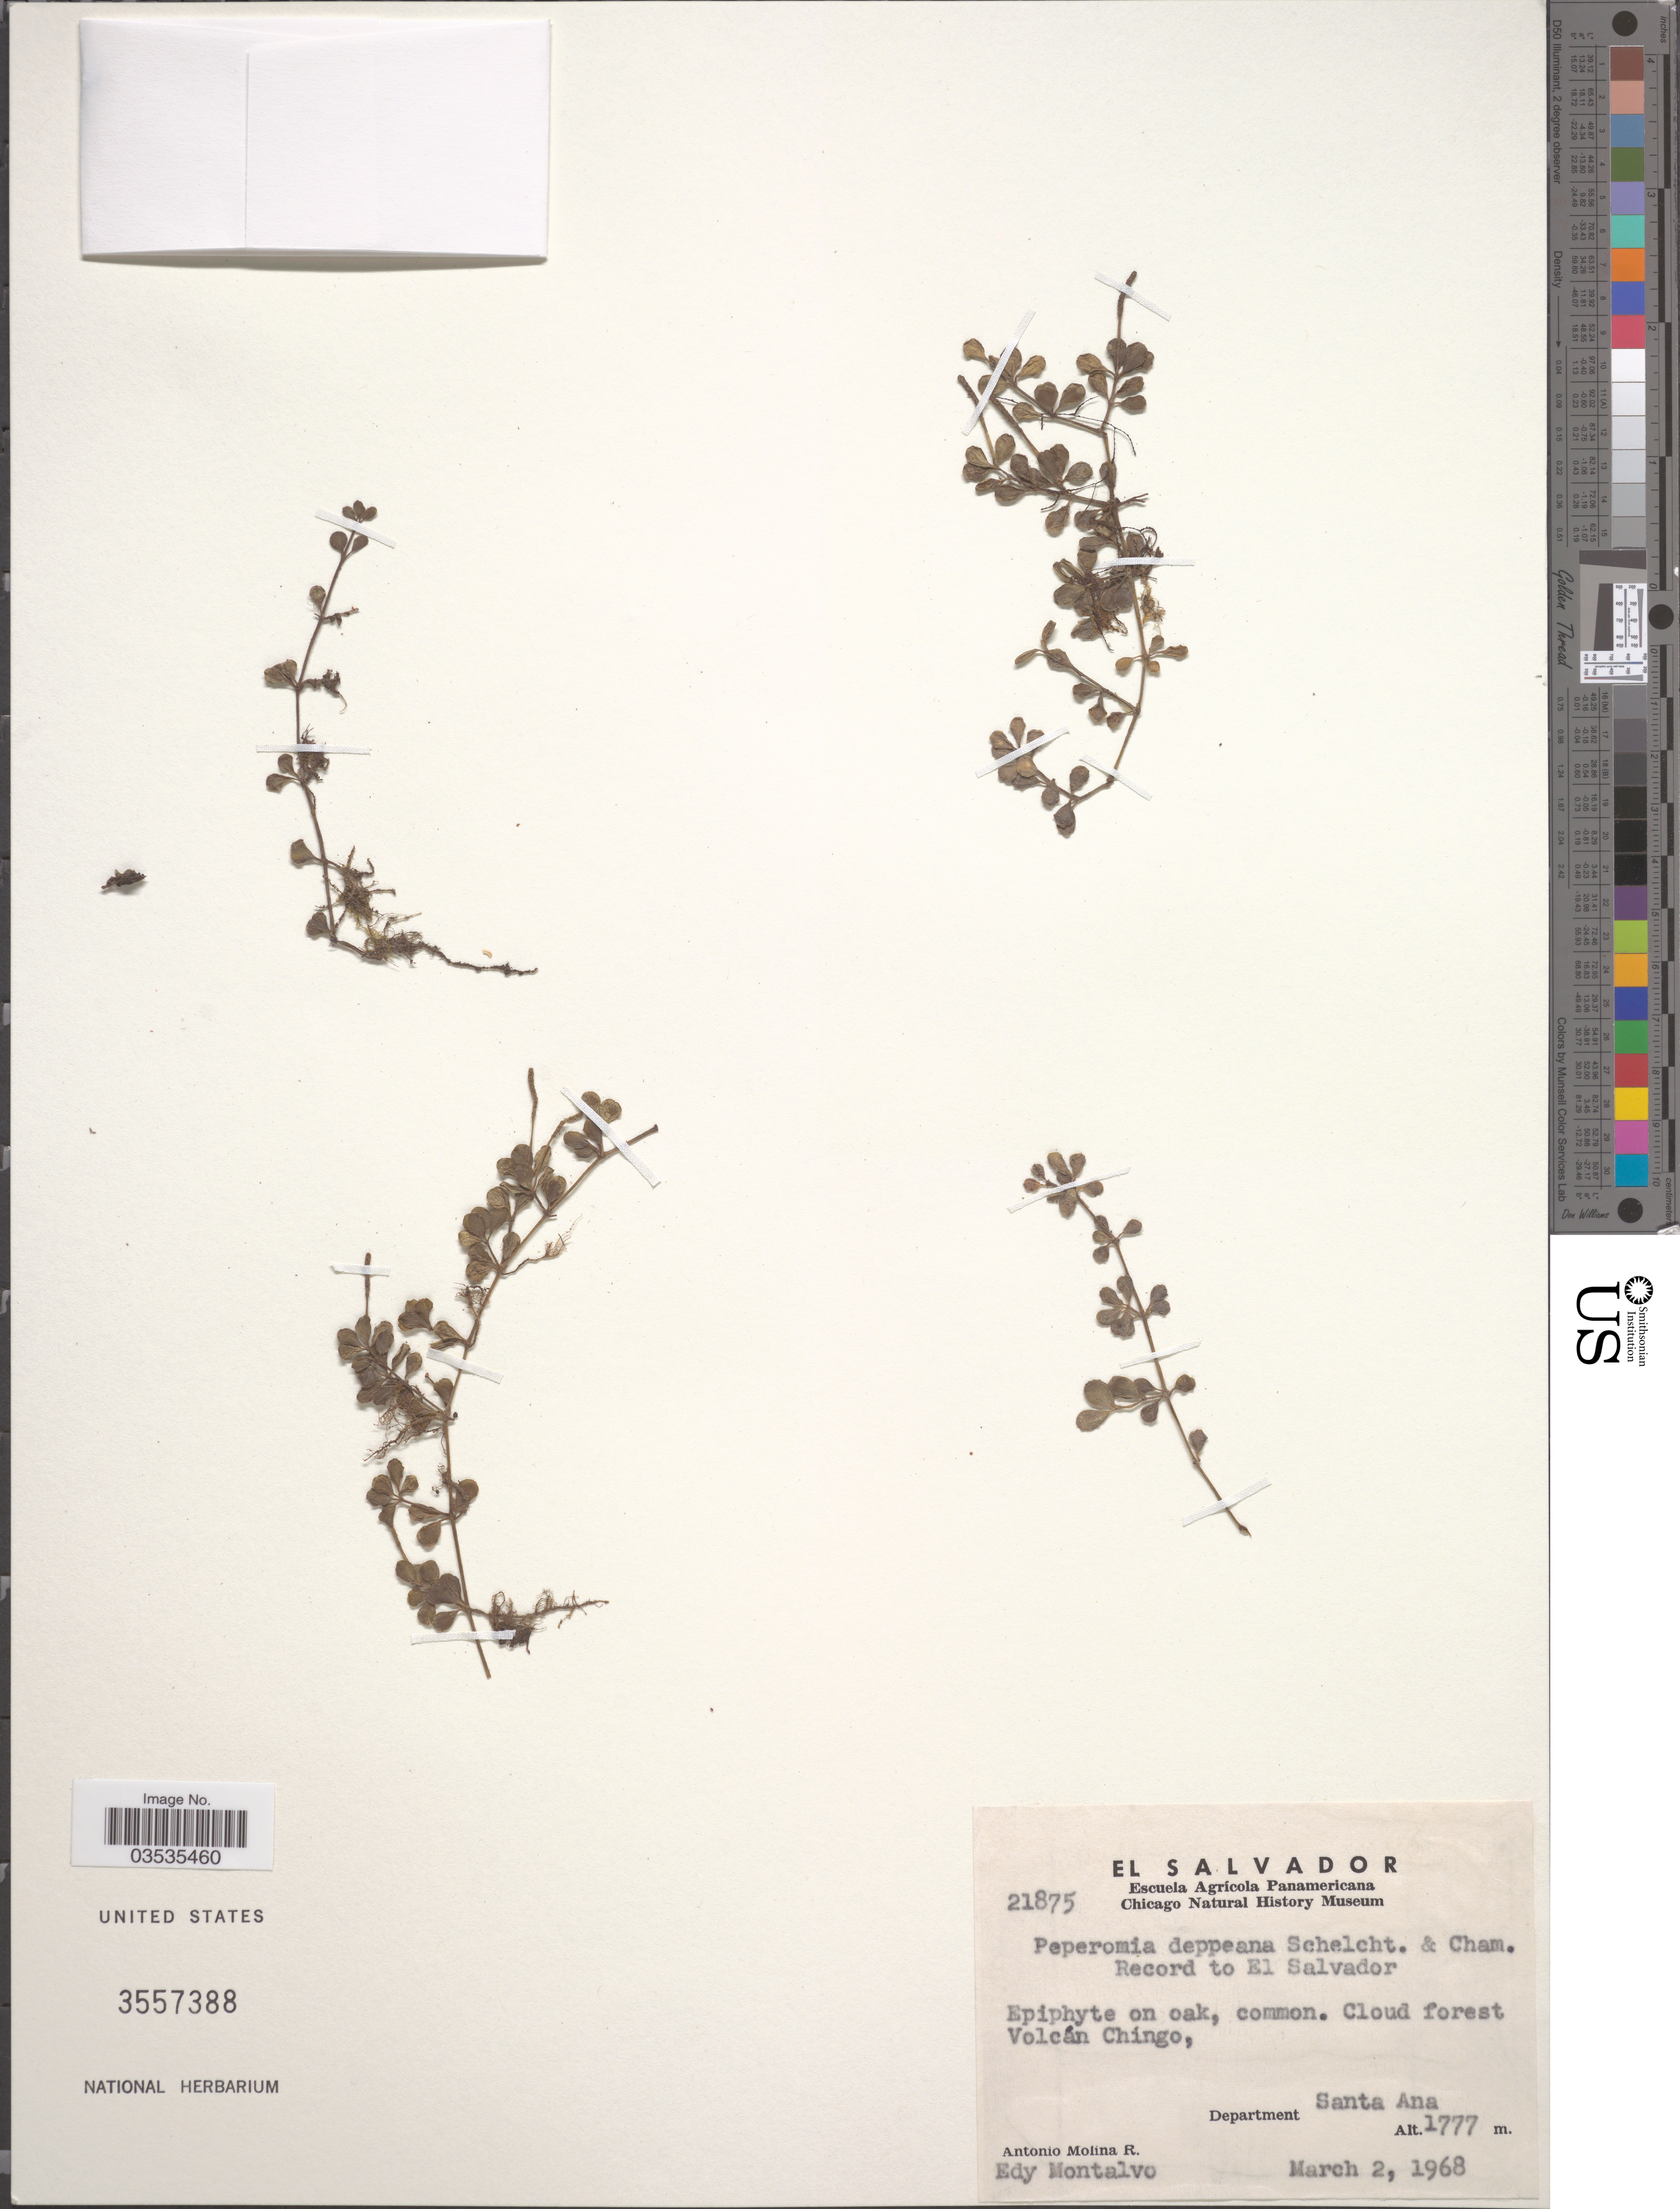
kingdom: Plantae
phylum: Tracheophyta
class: Magnoliopsida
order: Piperales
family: Piperaceae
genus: Peperomia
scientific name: Peperomia deppeana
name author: Schltdl. & Cham.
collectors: A. Molina R. & E. A. Montalvo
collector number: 21875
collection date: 1968-03-02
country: El Salvador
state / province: Santa Ana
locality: Cloud forest Volcán Chingo, Department Santa Ana.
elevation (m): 1777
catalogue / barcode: US 3557388